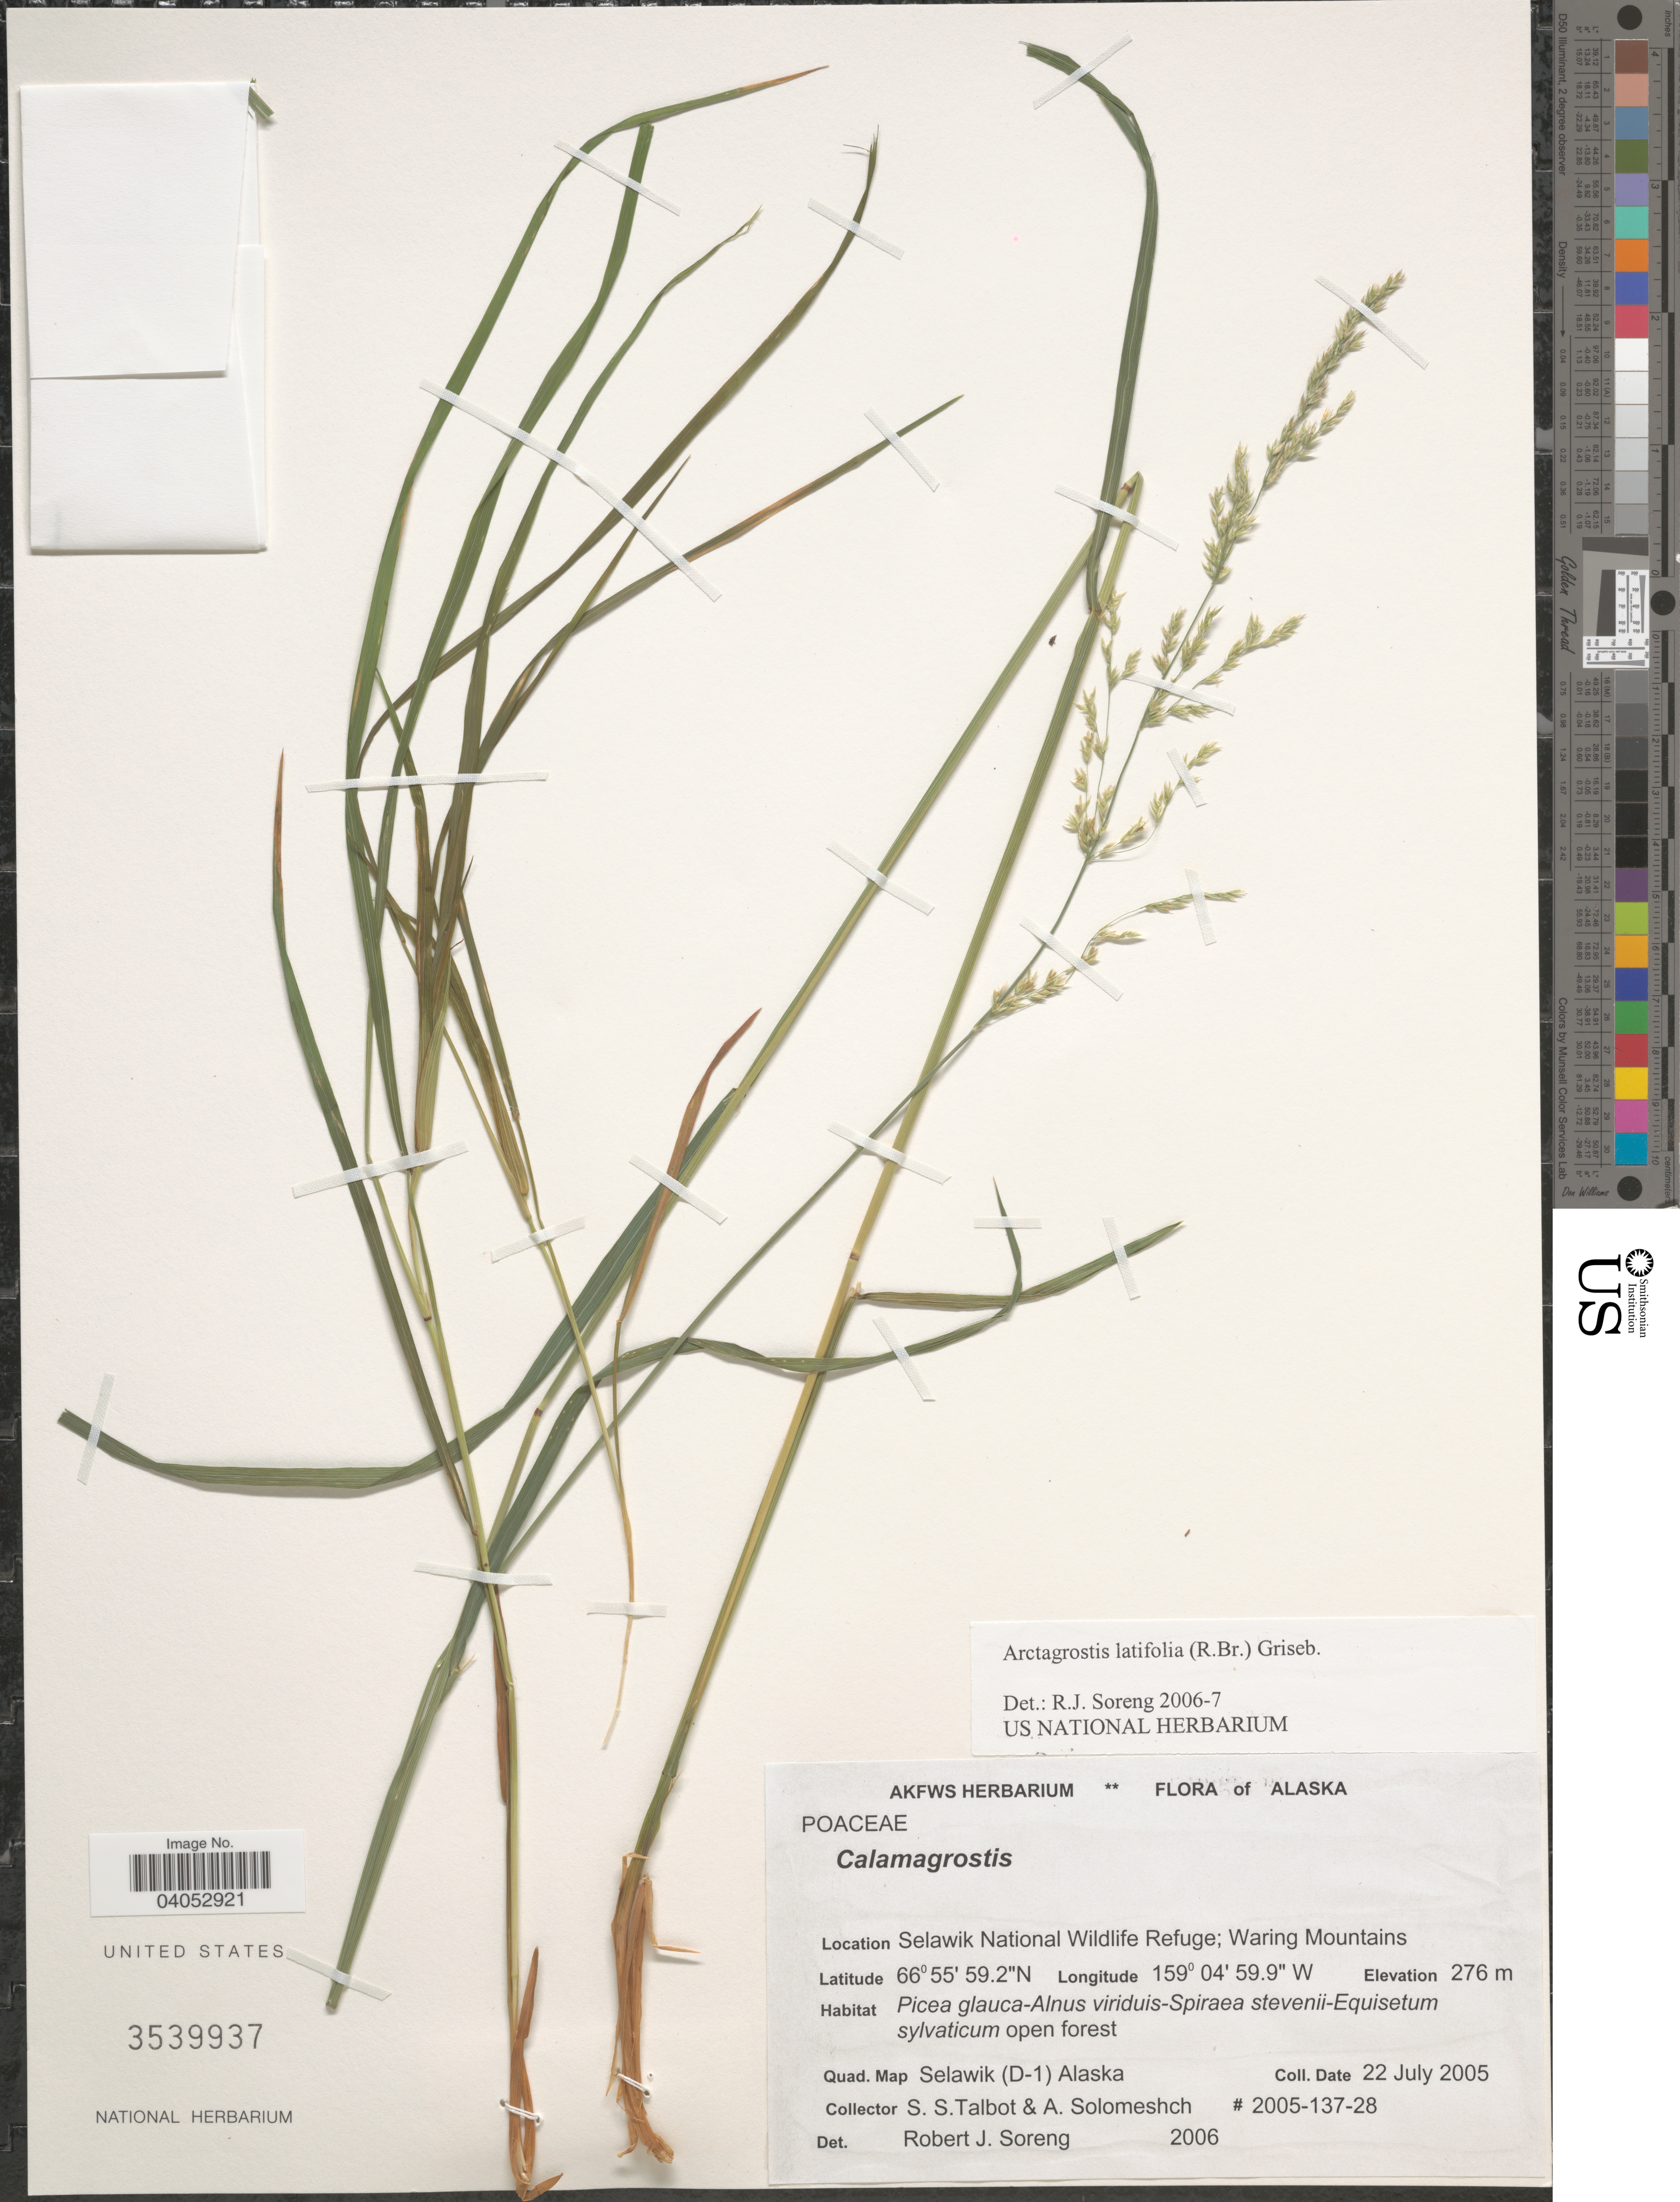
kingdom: Plantae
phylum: Tracheophyta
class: Liliopsida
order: Poales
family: Poaceae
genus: Arctagrostis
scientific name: Arctagrostis latifolia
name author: (R. Br.) Griseb.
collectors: S. S. Talbot & A. Solomeshch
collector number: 2005-137-28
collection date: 2005-07-22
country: United States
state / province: Alaska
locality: Selawik National Wildlife Refuge; Waring Mountains. Quad. Map Shungnak (D-1).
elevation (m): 276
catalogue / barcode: US 3539937